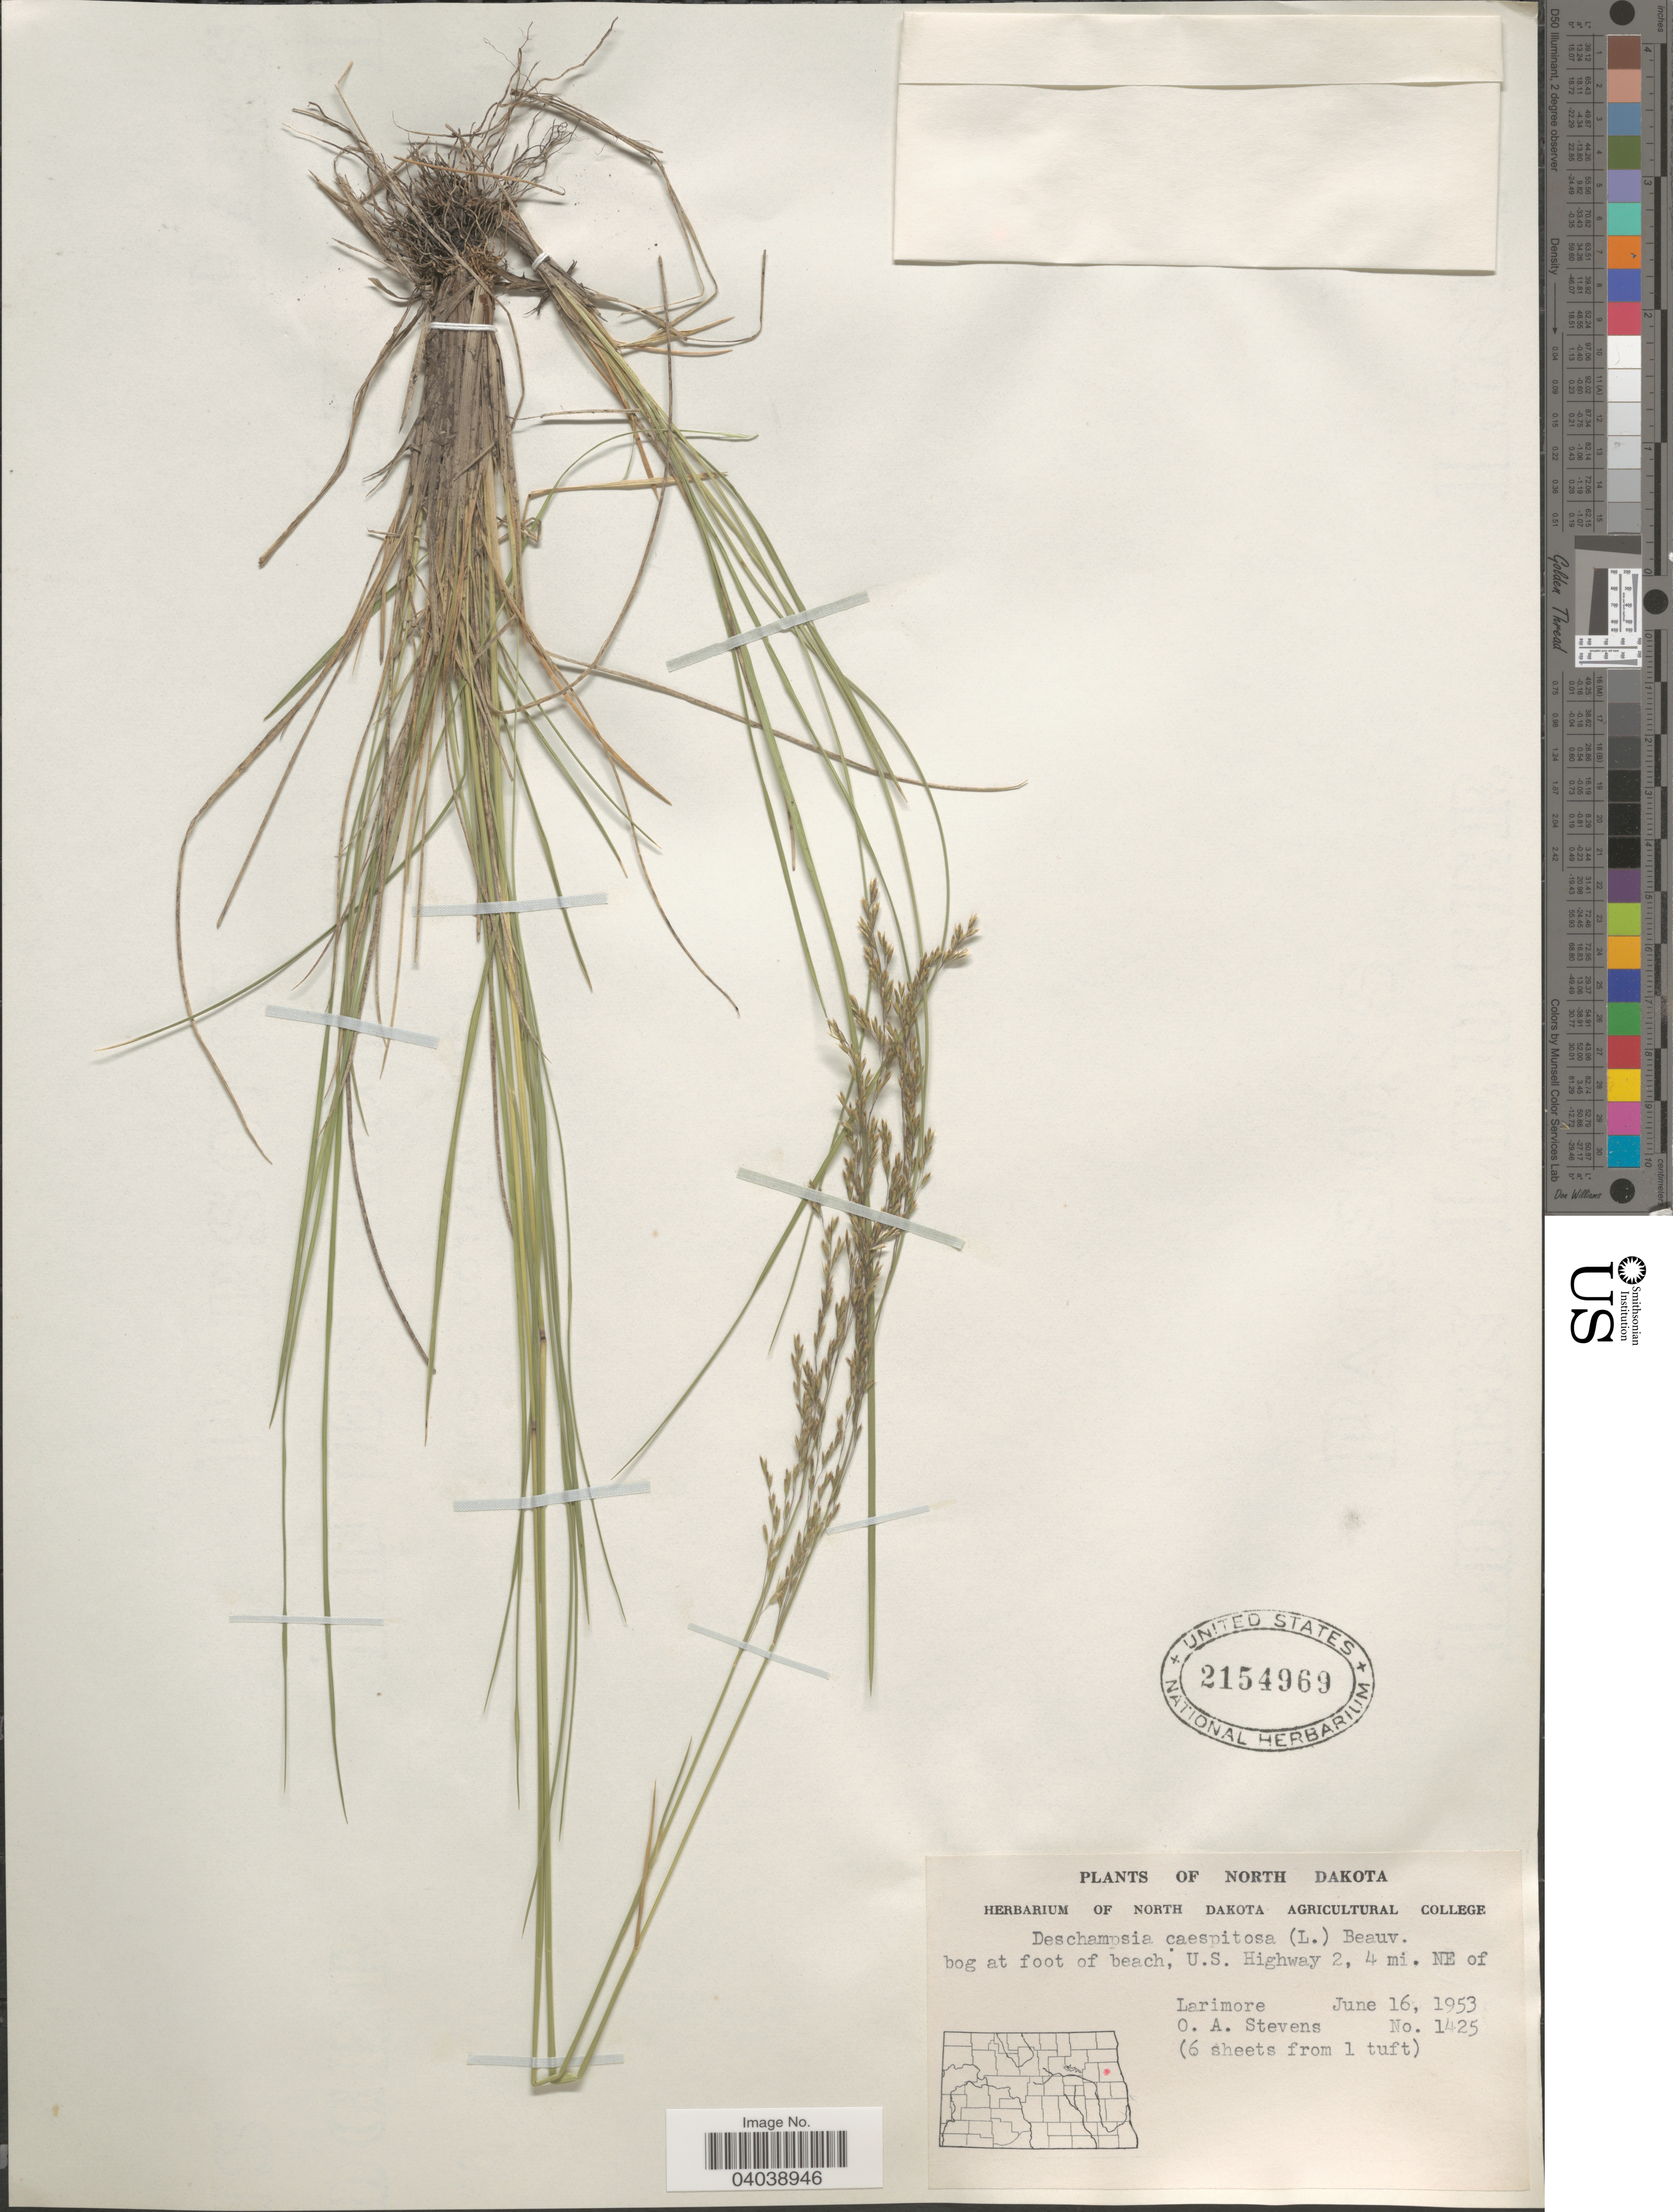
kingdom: Plantae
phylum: Tracheophyta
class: Liliopsida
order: Poales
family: Poaceae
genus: Deschampsia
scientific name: Deschampsia cespitosa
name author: (L.) P. Beauv.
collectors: O. A. Stevens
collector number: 1425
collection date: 1953-06-16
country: United States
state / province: North Dakota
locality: Bog at foot of beach, U.S. Highway 2, 4 mi. NE of Larimore.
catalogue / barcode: US 2154969